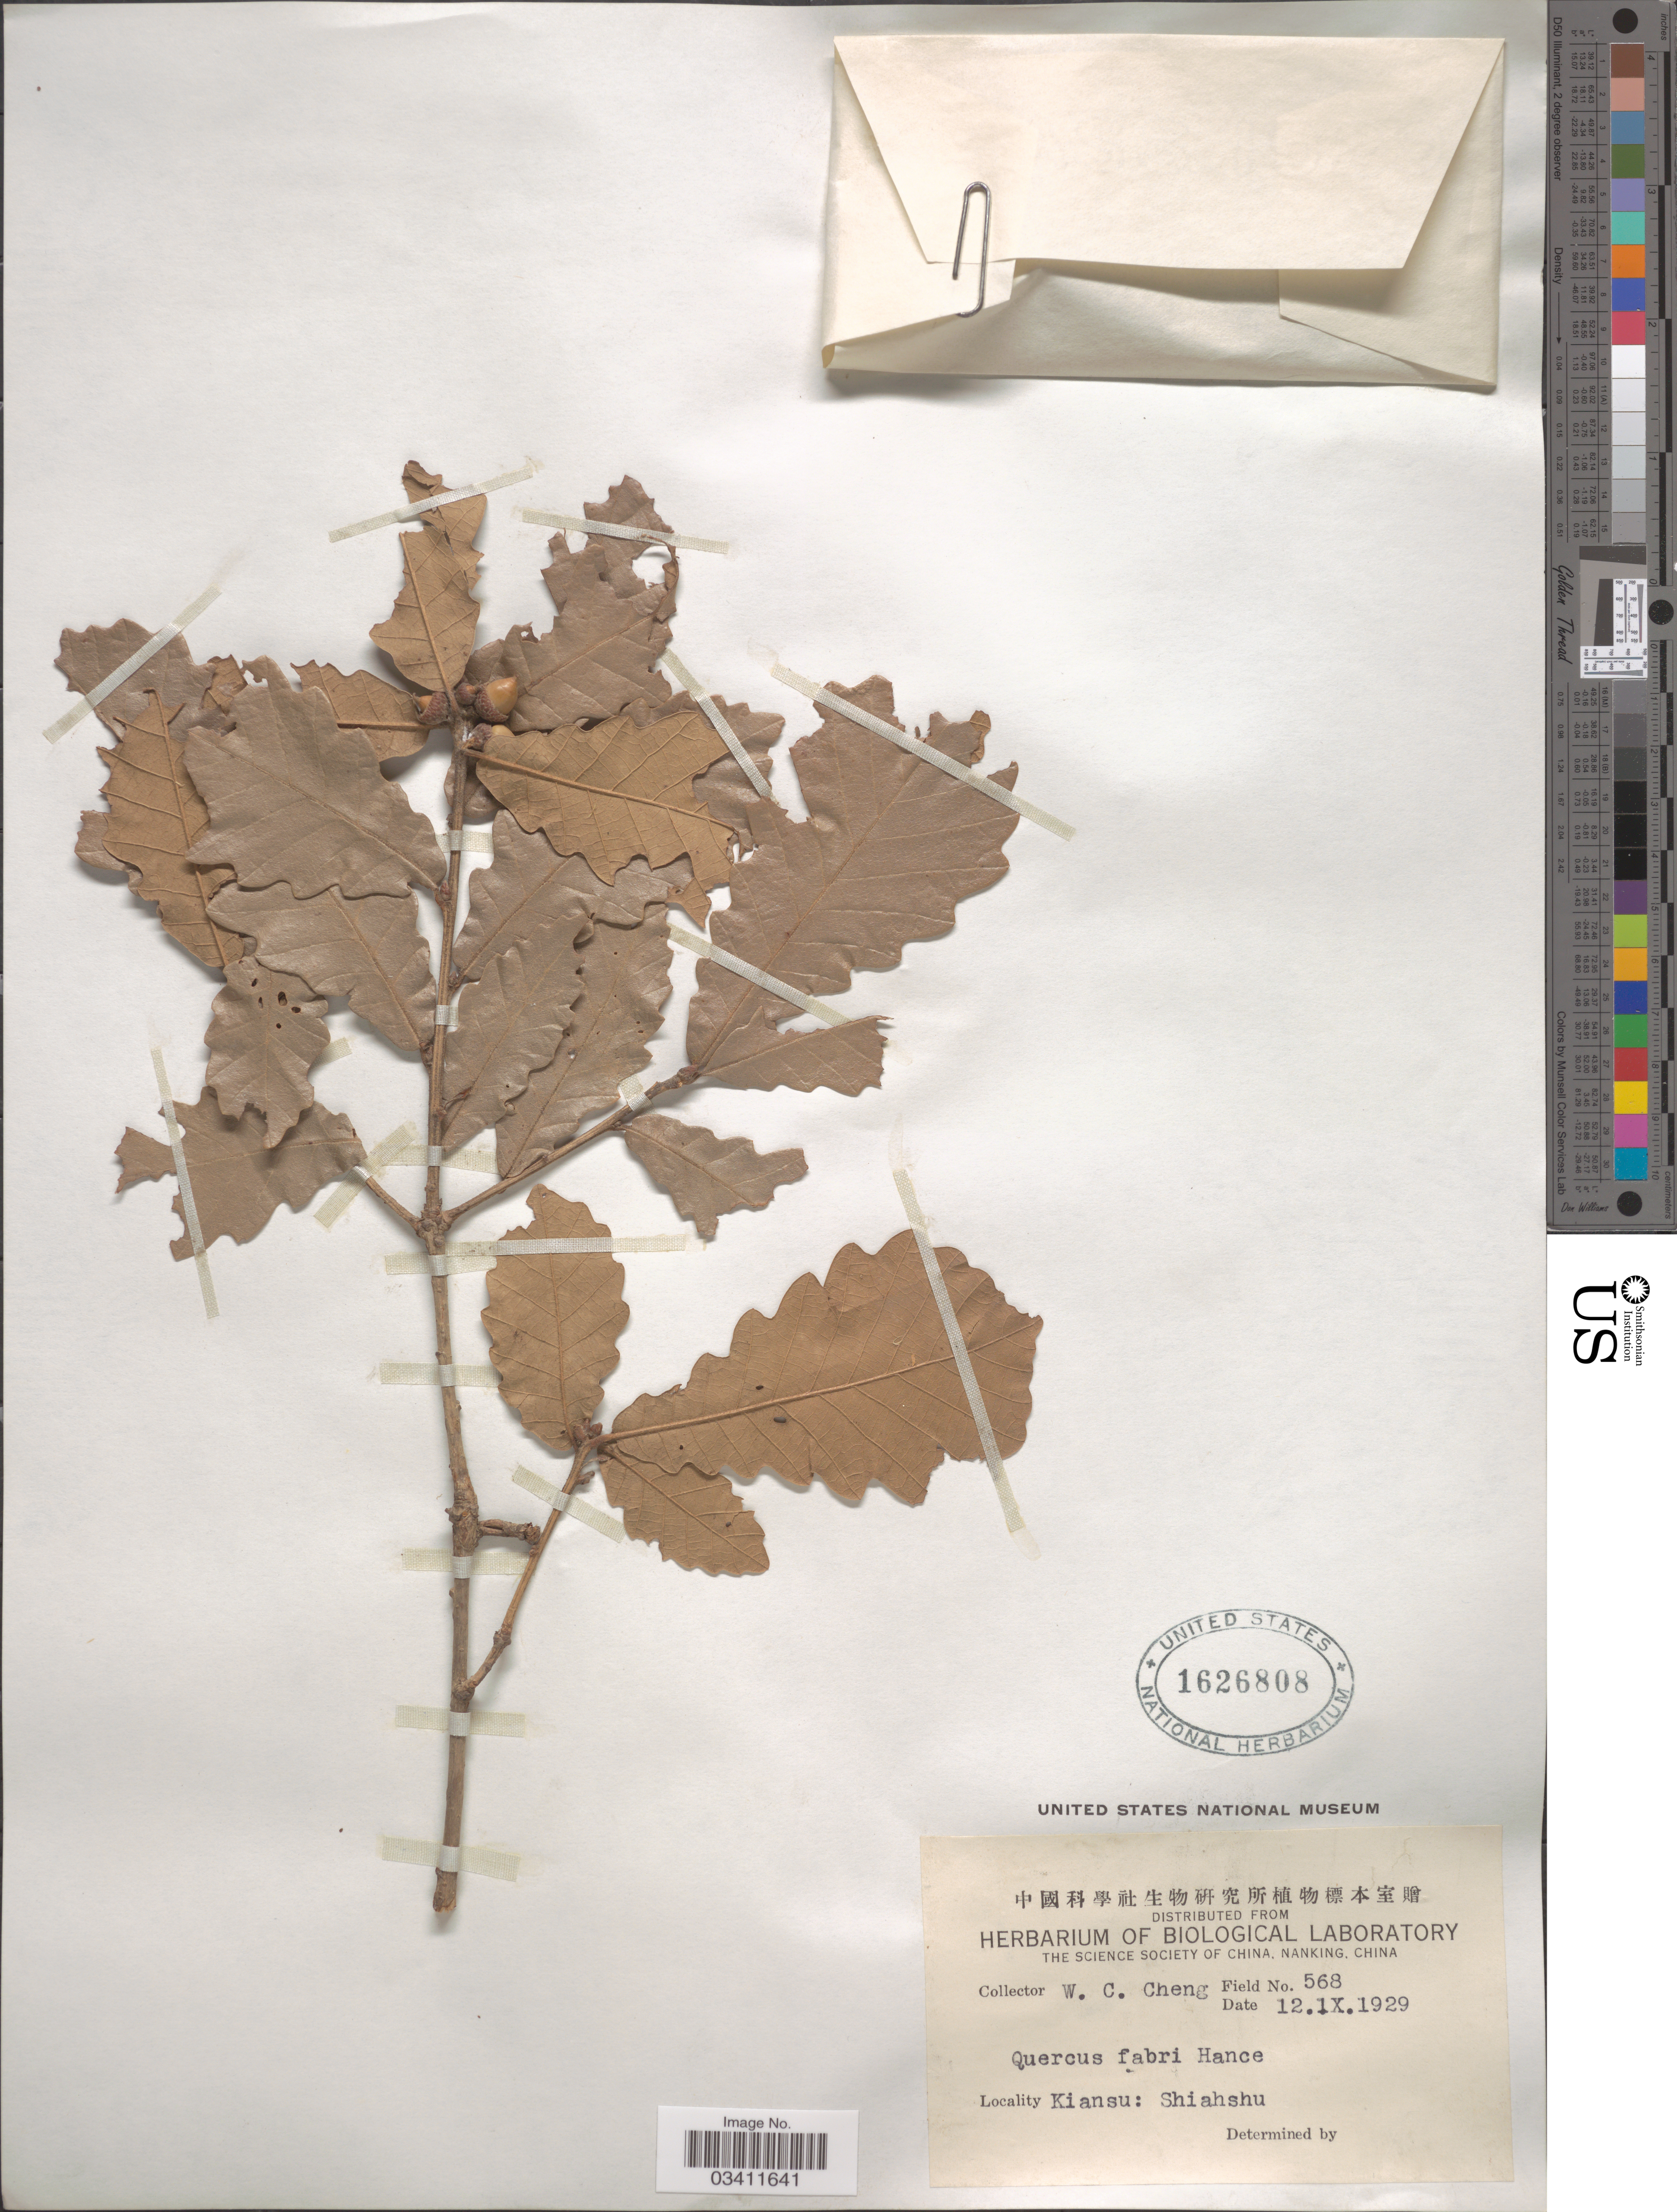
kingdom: Plantae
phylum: Tracheophyta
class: Magnoliopsida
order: Fagales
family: Fagaceae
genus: Quercus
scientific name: Quercus fabrei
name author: Hance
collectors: W. C. Cheng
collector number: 568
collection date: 1929-09-12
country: China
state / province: Jiangsu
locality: Kiansu: Shiahshu.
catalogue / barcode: US 1626808